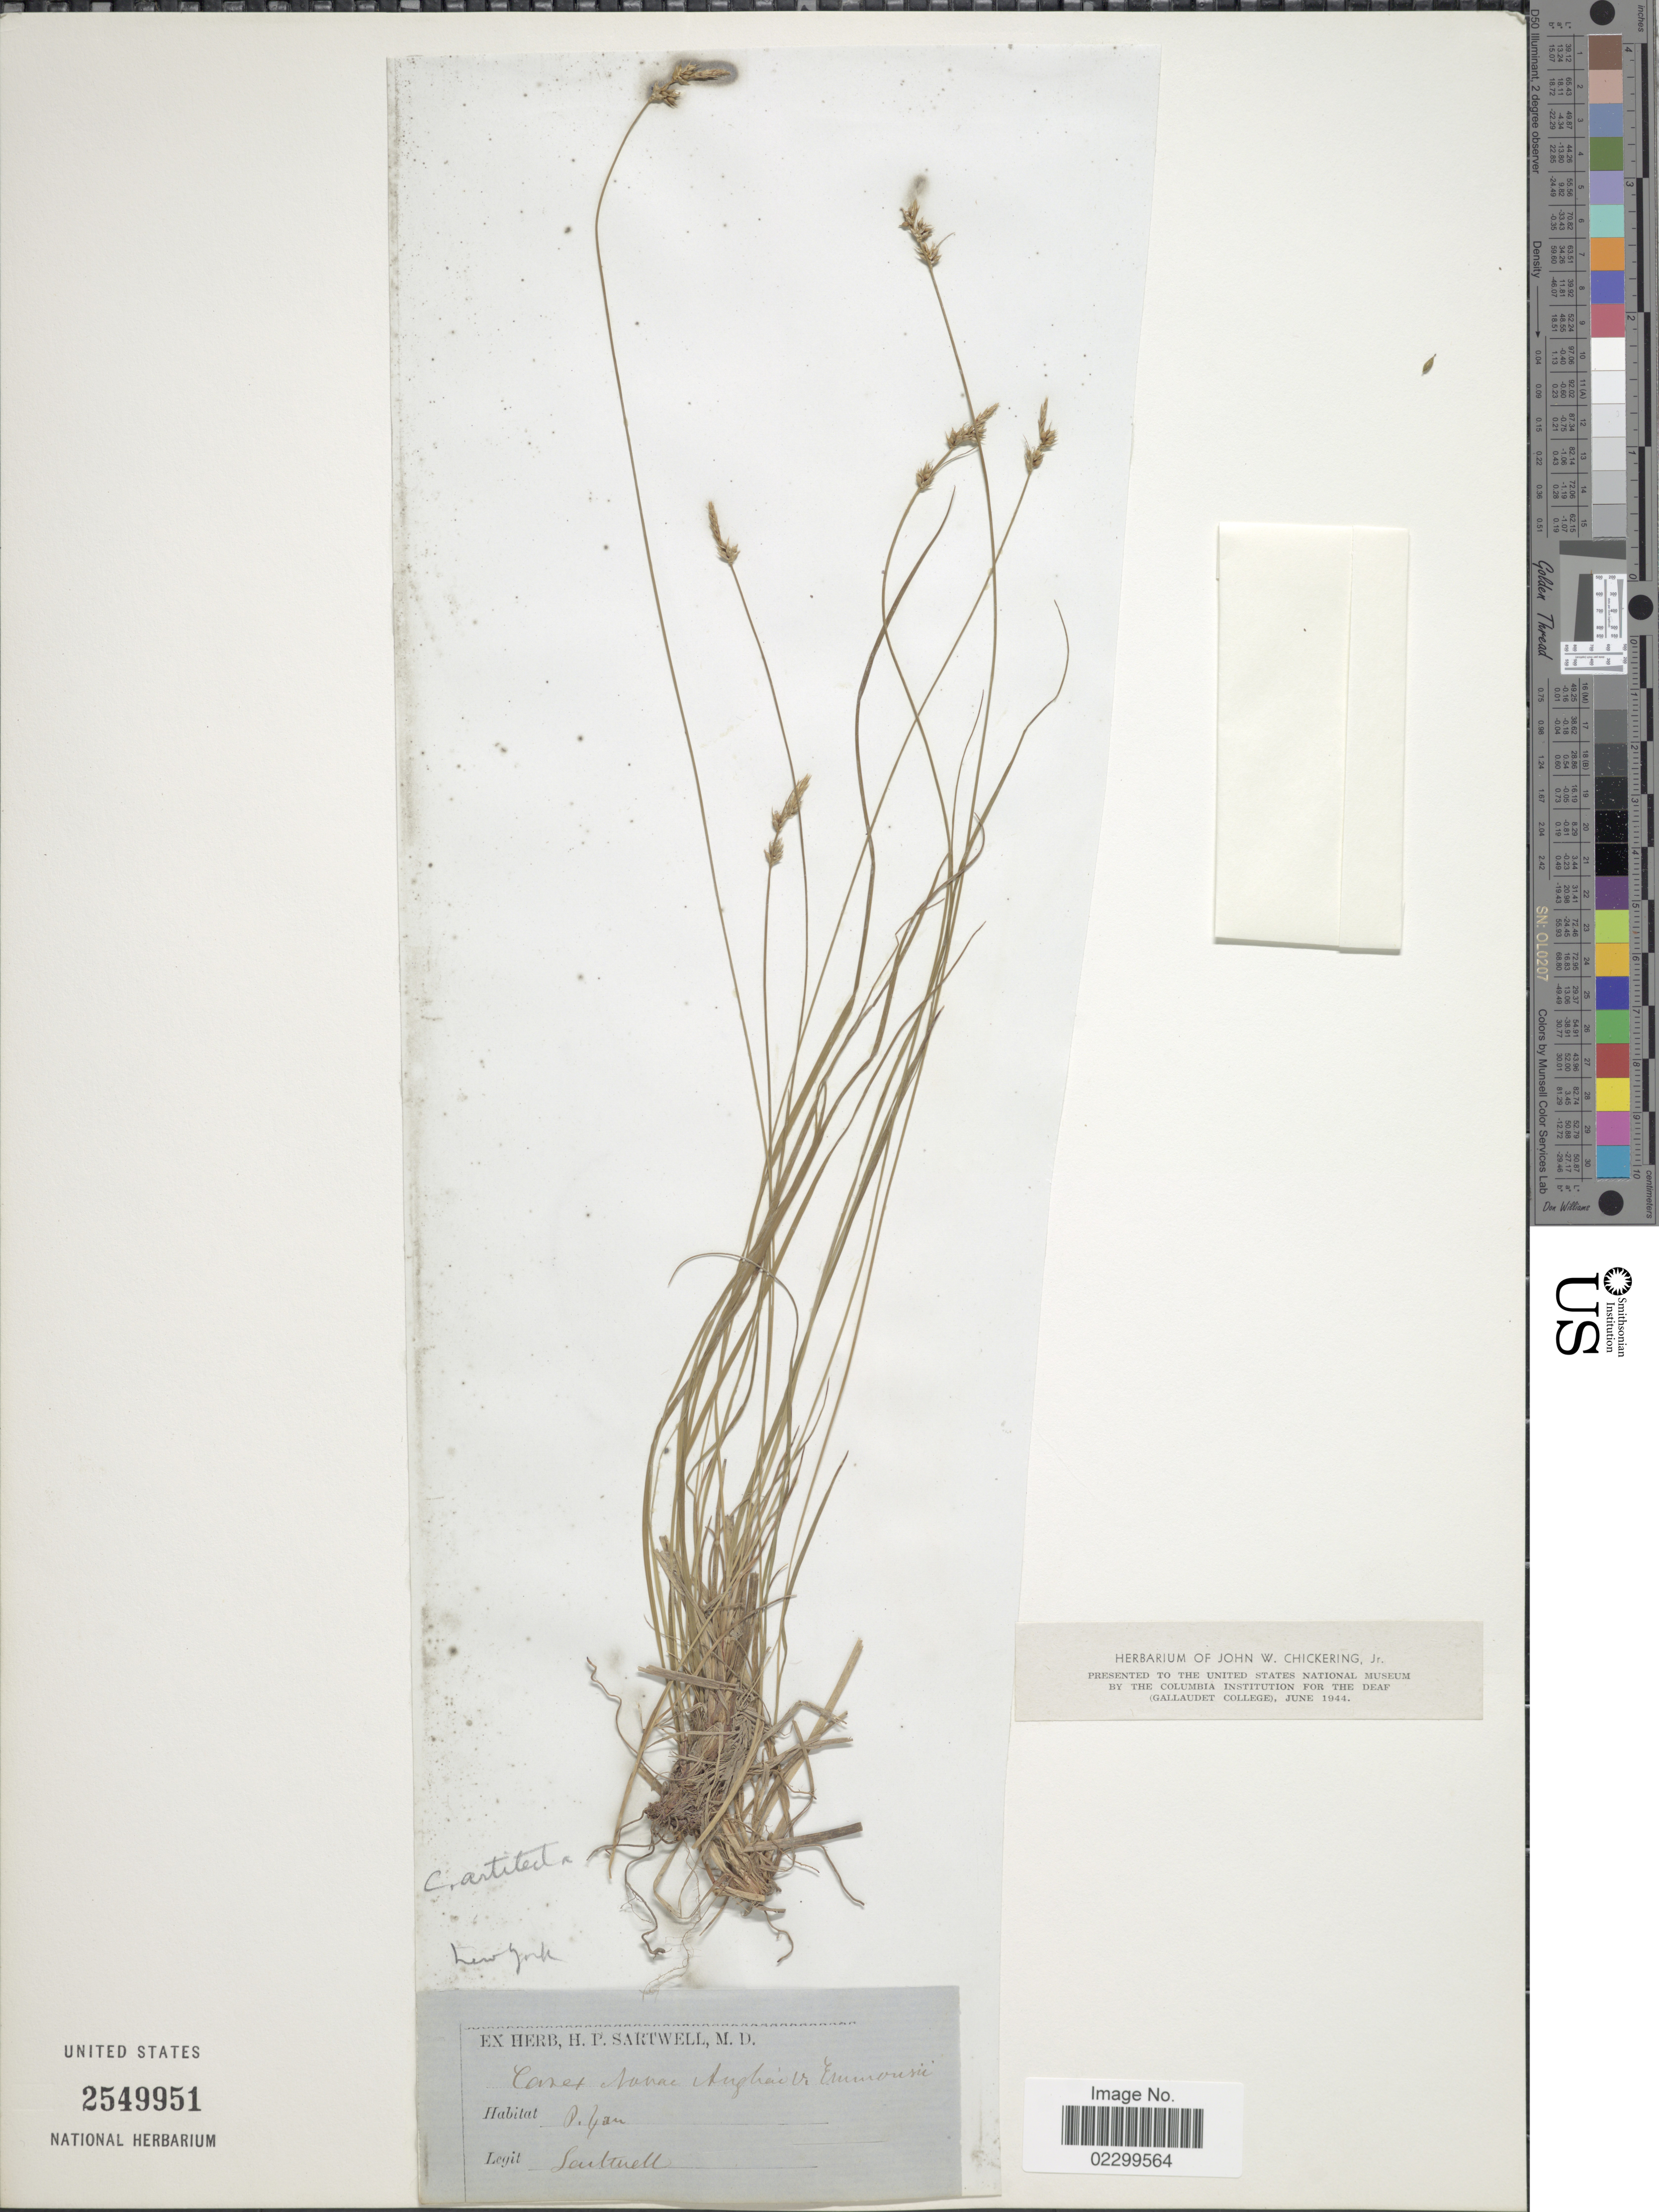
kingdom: Plantae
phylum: Tracheophyta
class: Liliopsida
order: Poales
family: Cyperaceae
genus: Carex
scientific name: Carex albicans var. albicans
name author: Willd. ex Spreng.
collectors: H. P. Sartwell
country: United States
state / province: New York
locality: Penn Yan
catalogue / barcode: US 2549951